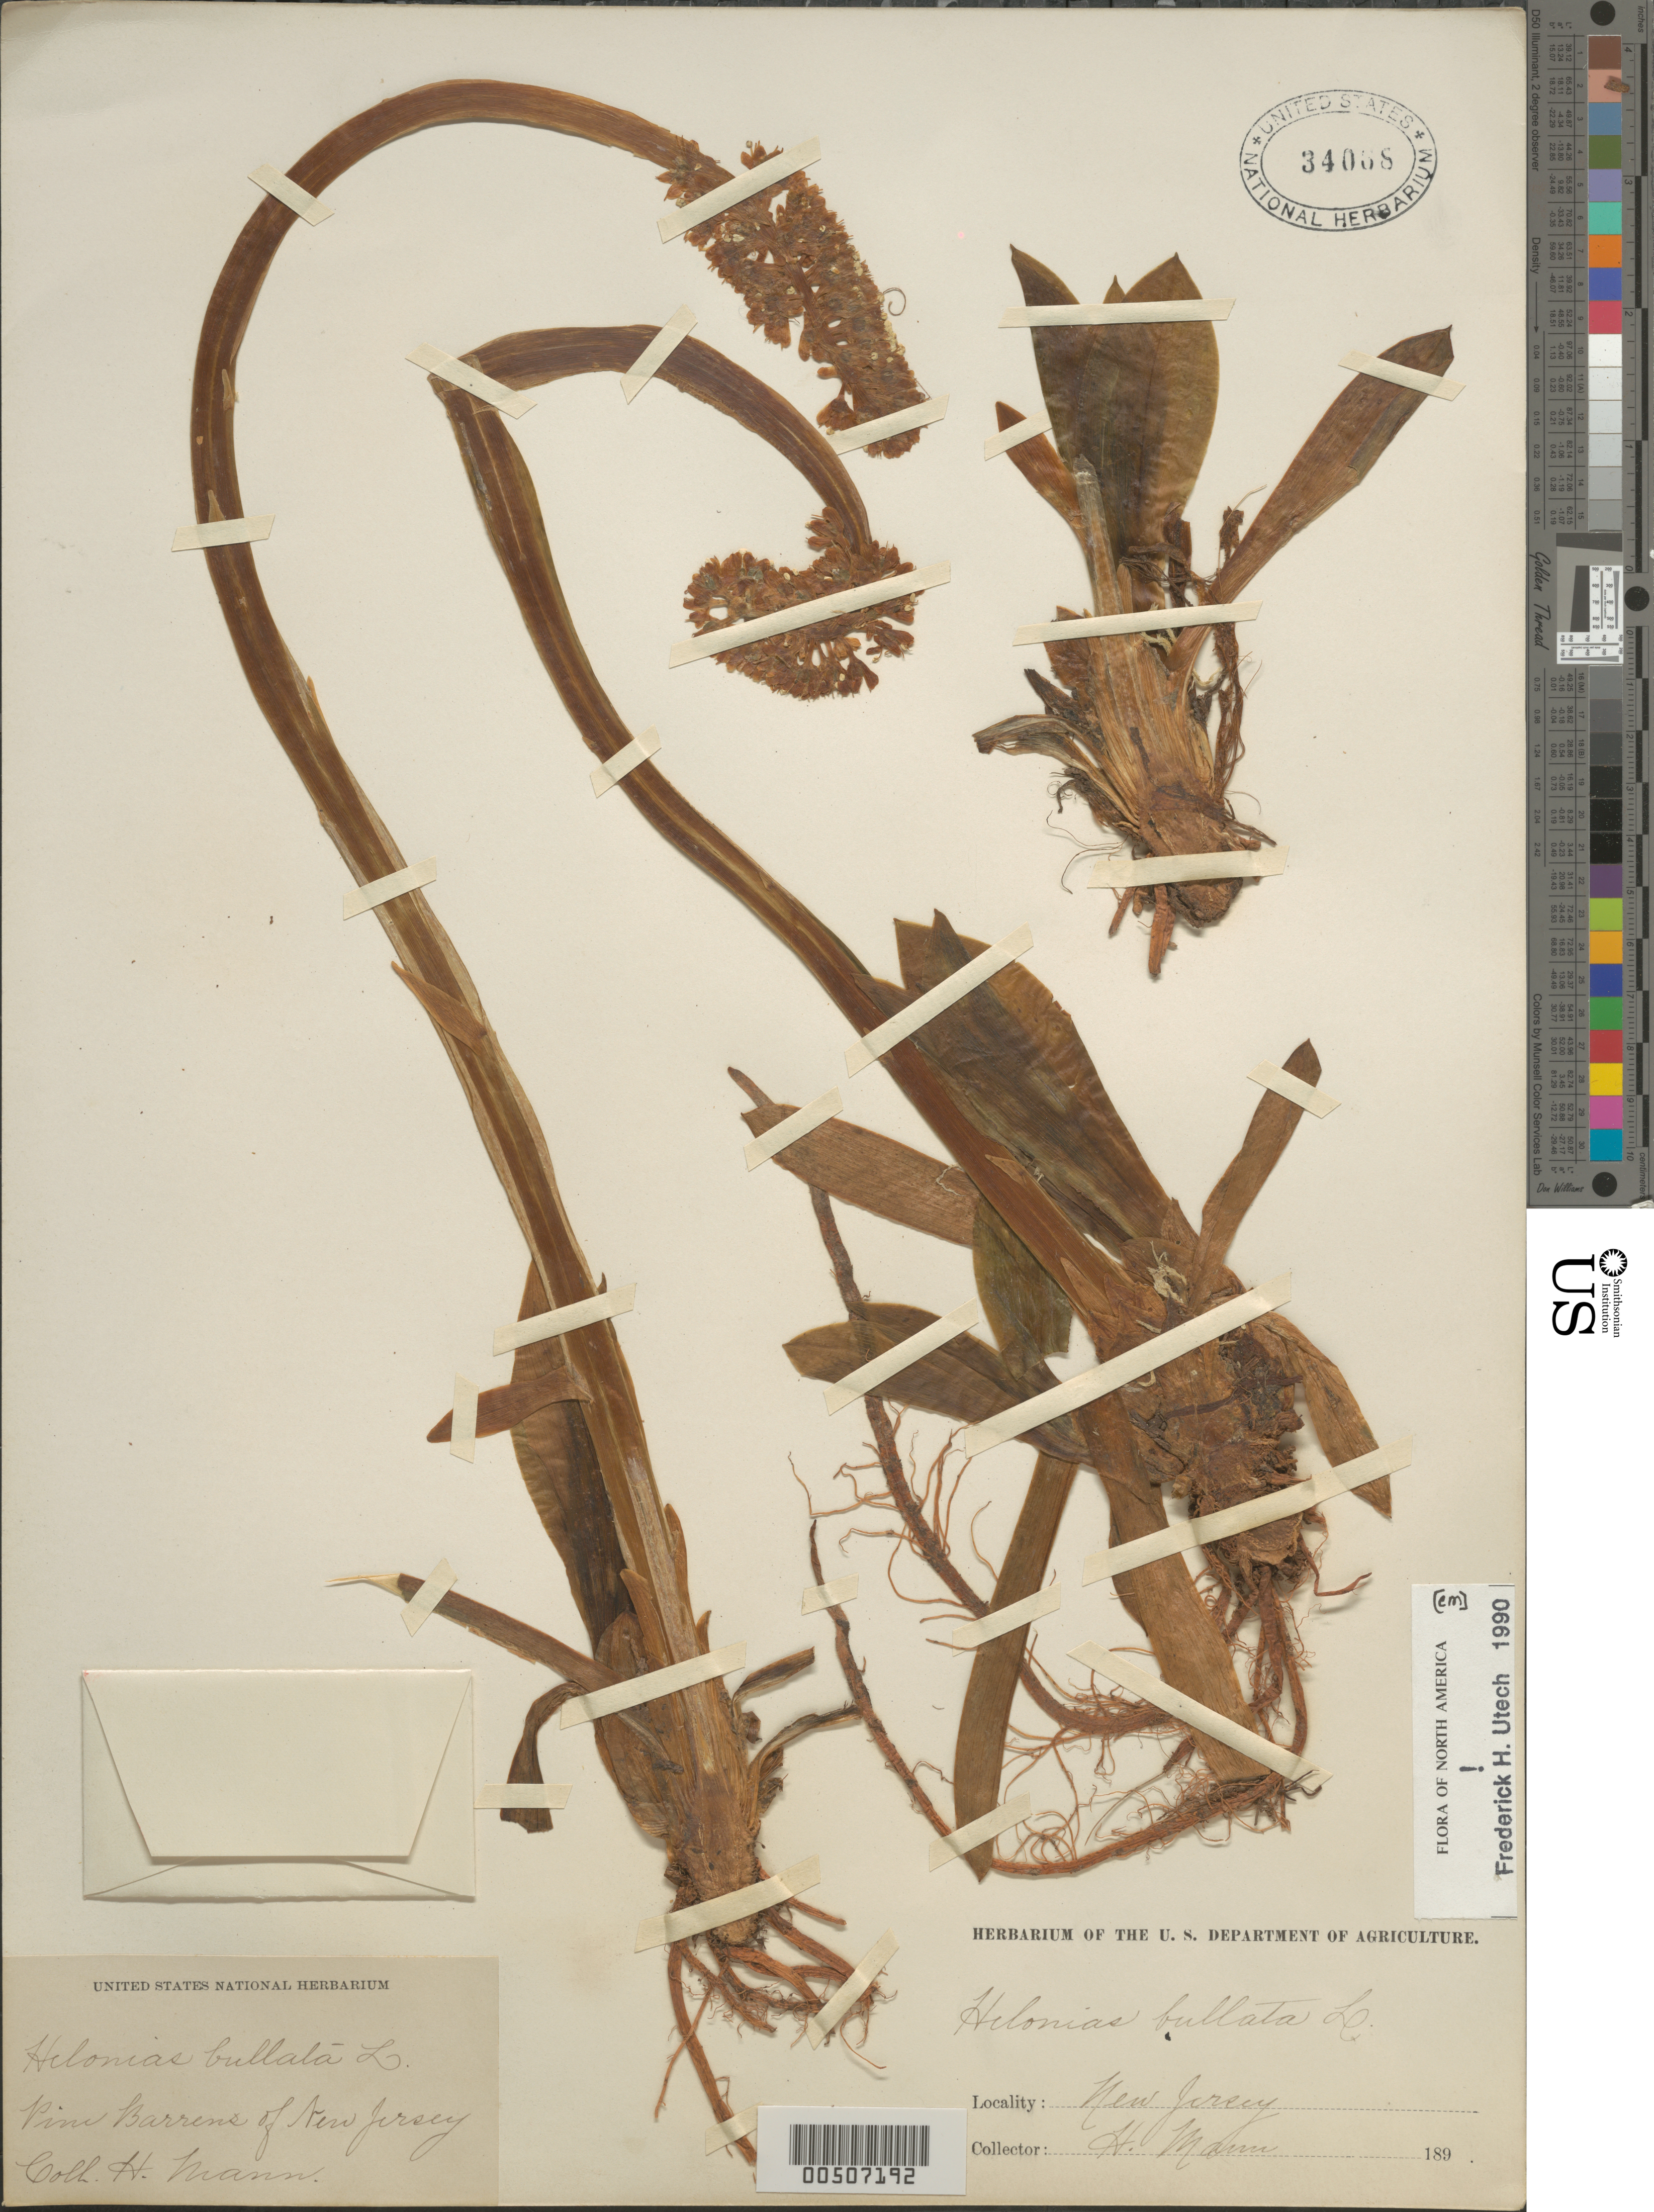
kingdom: Plantae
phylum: Tracheophyta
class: Liliopsida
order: Liliales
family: Melanthiaceae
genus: Helonias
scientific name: Helonias bullata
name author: L.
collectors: H. Mann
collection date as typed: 189-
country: United States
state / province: New Jersey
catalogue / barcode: US 34068